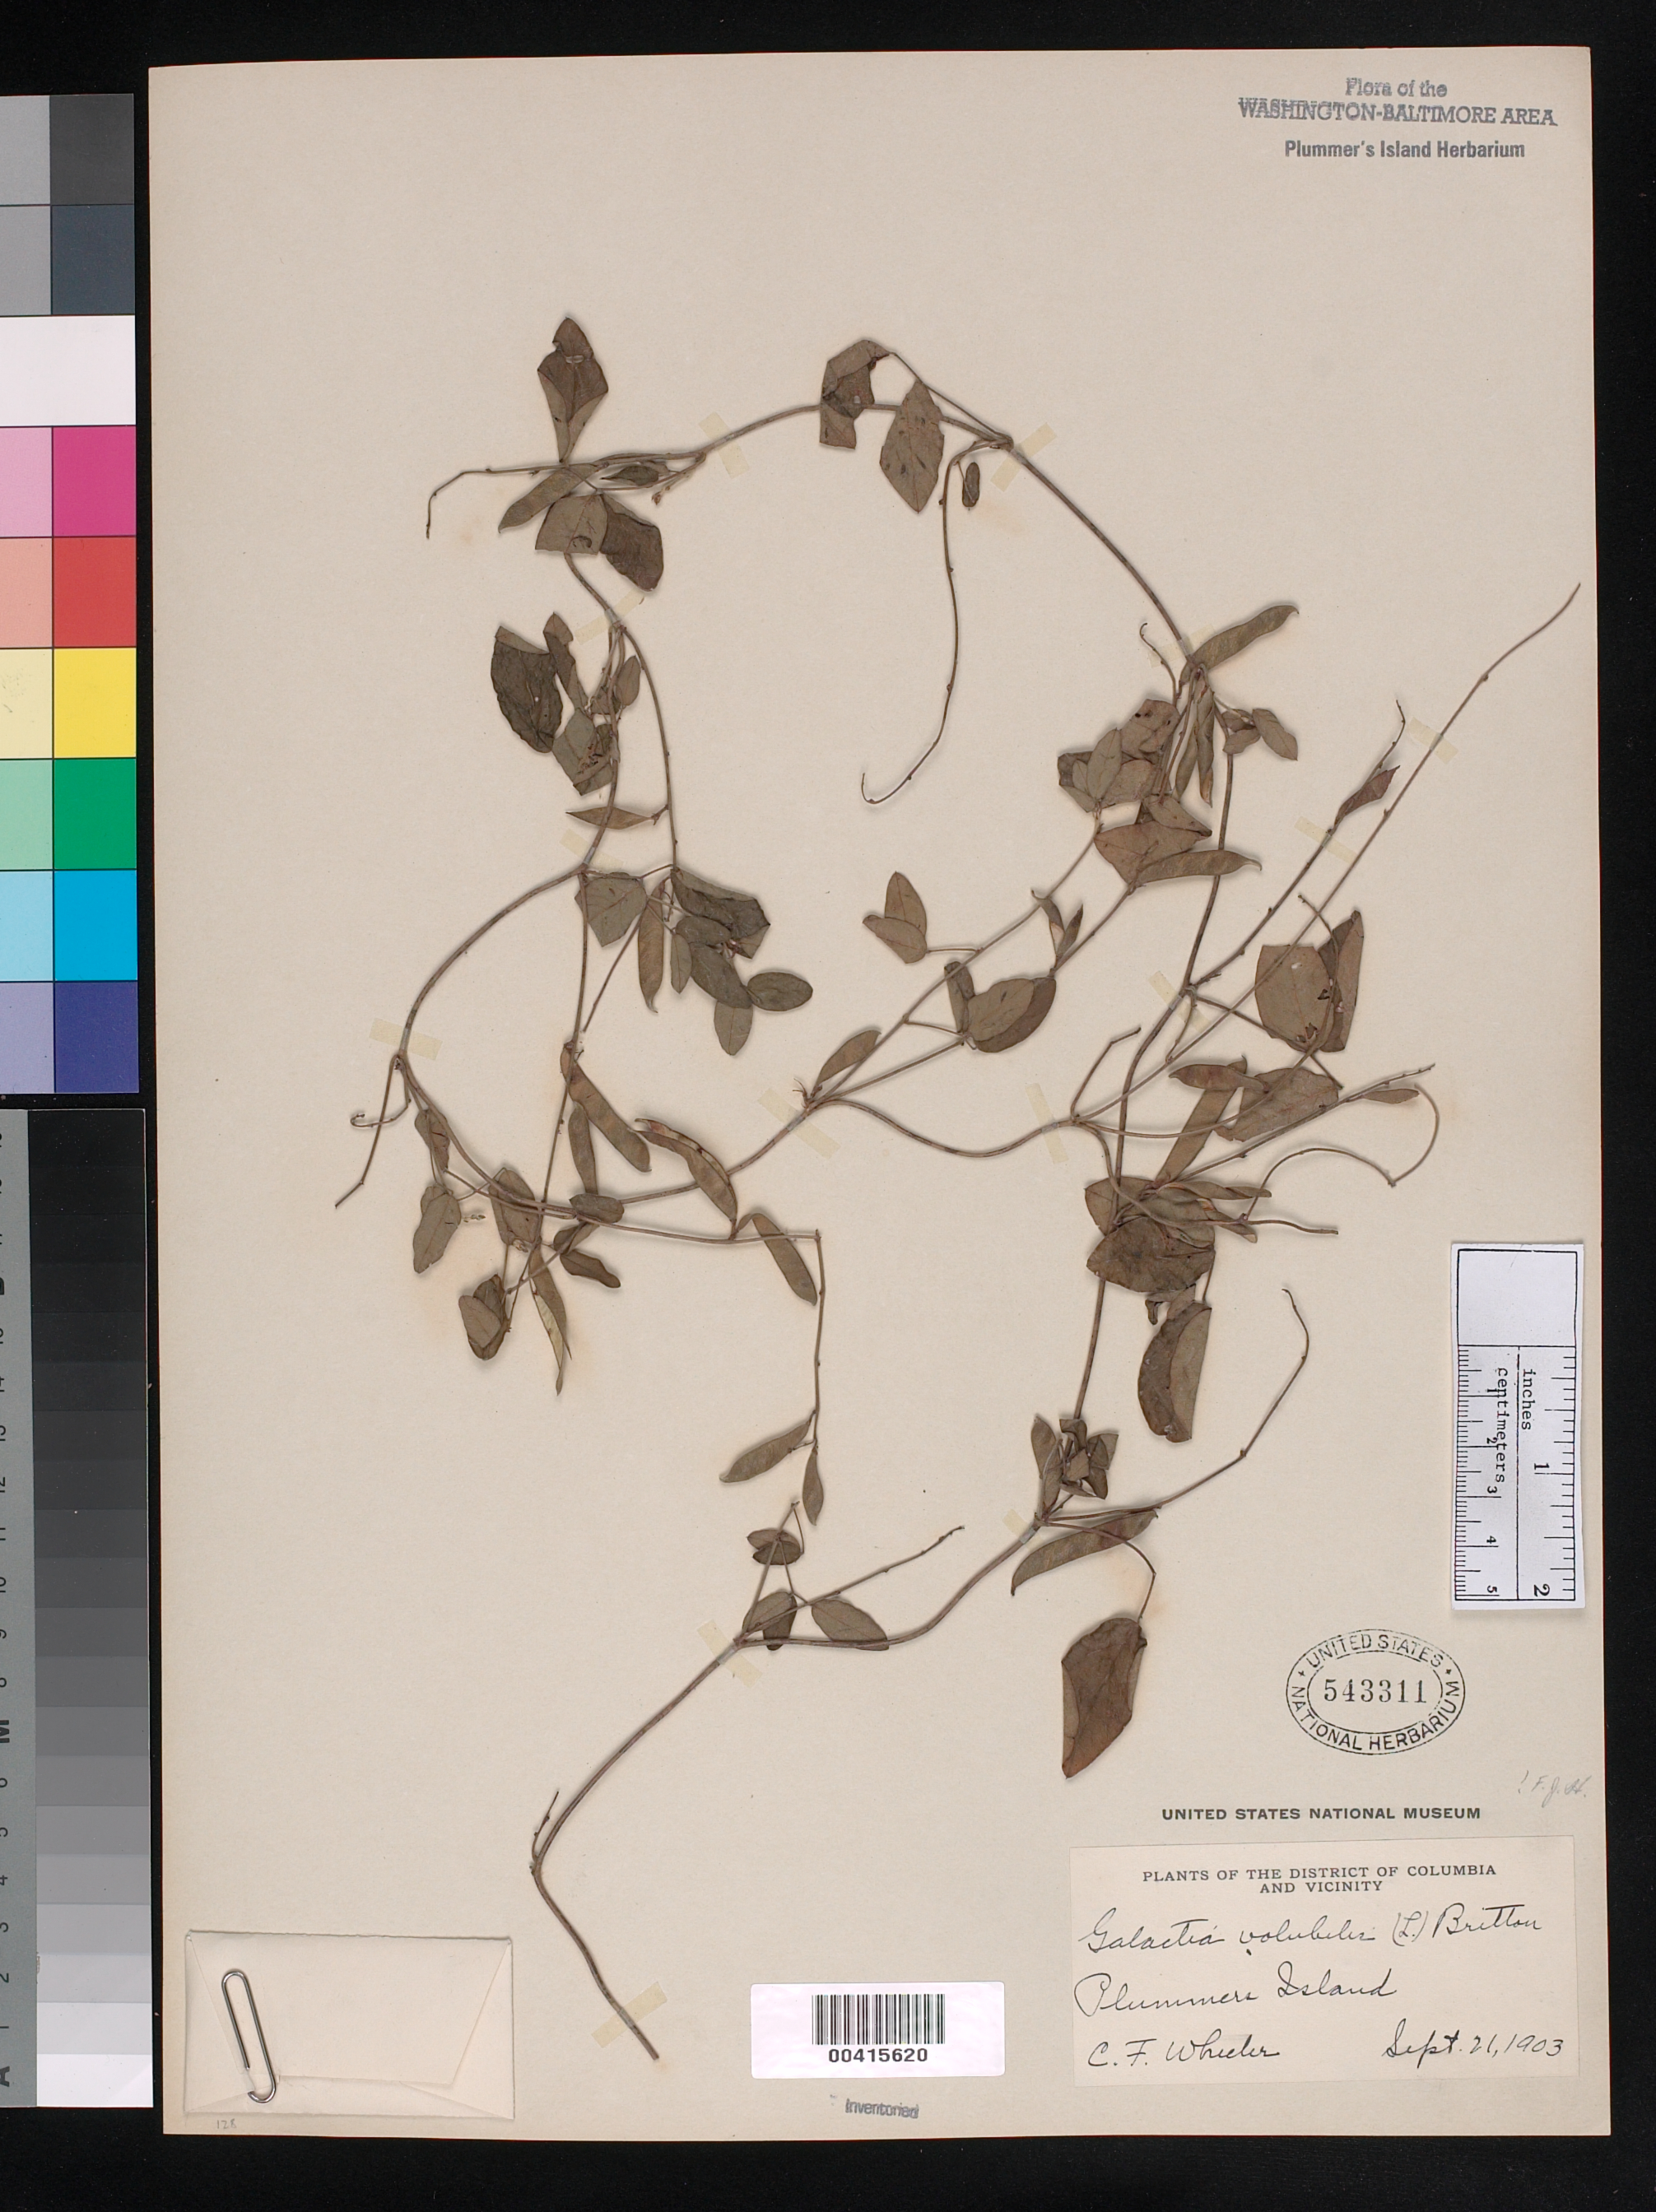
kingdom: Plantae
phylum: Tracheophyta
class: Magnoliopsida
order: Fabales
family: Fabaceae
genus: Galactia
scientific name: Galactia volubilis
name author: (L.) Britton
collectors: C. Wheeler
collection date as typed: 21 Sep 1903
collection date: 1903-09-21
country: United States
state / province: Maryland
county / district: Montgomery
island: Plummers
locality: Plummer's Island C. & O. Canal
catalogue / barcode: US 543311